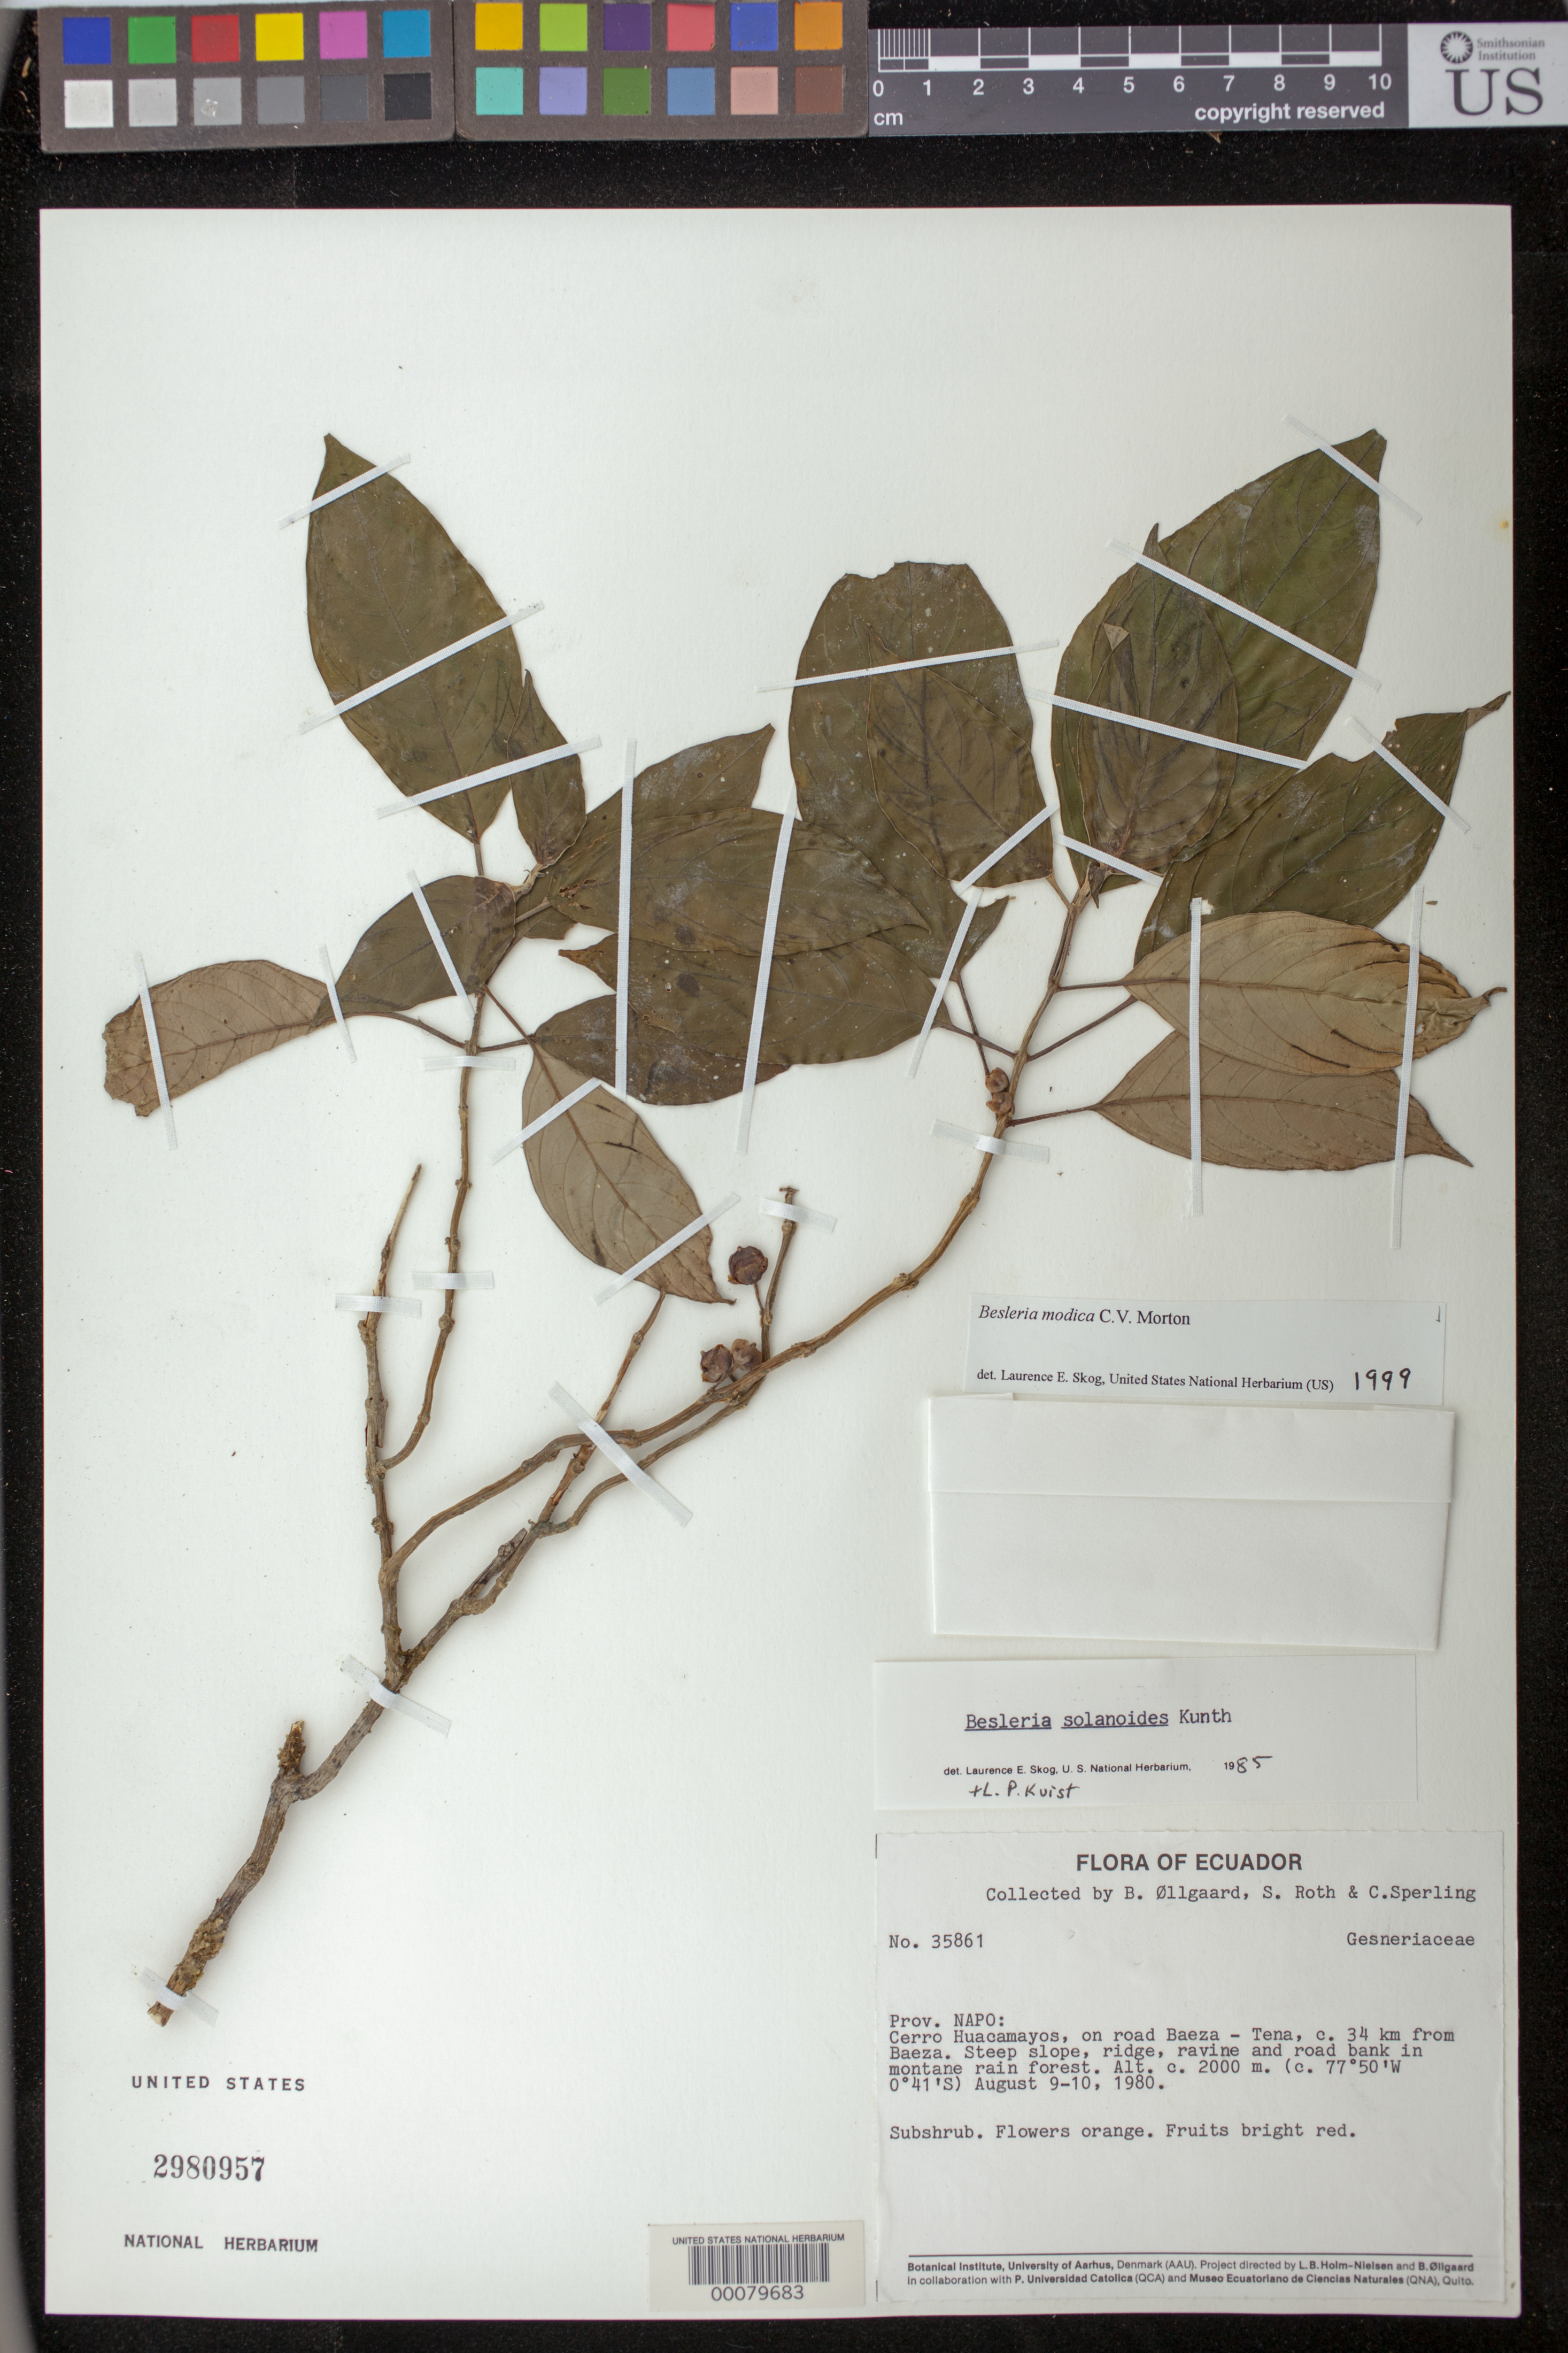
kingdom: Plantae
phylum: Tracheophyta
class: Magnoliopsida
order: Lamiales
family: Gesneriaceae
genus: Besleria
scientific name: Besleria modica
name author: C.V. Morton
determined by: Skog, Laurence E.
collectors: B. Øllgaard, S. Roth & C. Sperling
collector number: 35861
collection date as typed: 9-10 Aug 1980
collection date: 1980-08-09/1980-08-10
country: Ecuador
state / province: Napo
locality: Cerro Huacamayos, on road Baeza - Tena, c. 34 km from Baeza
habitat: Steep slope, ridge, ravine & road bank in montane rain forest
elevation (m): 2000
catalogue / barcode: US 2980957